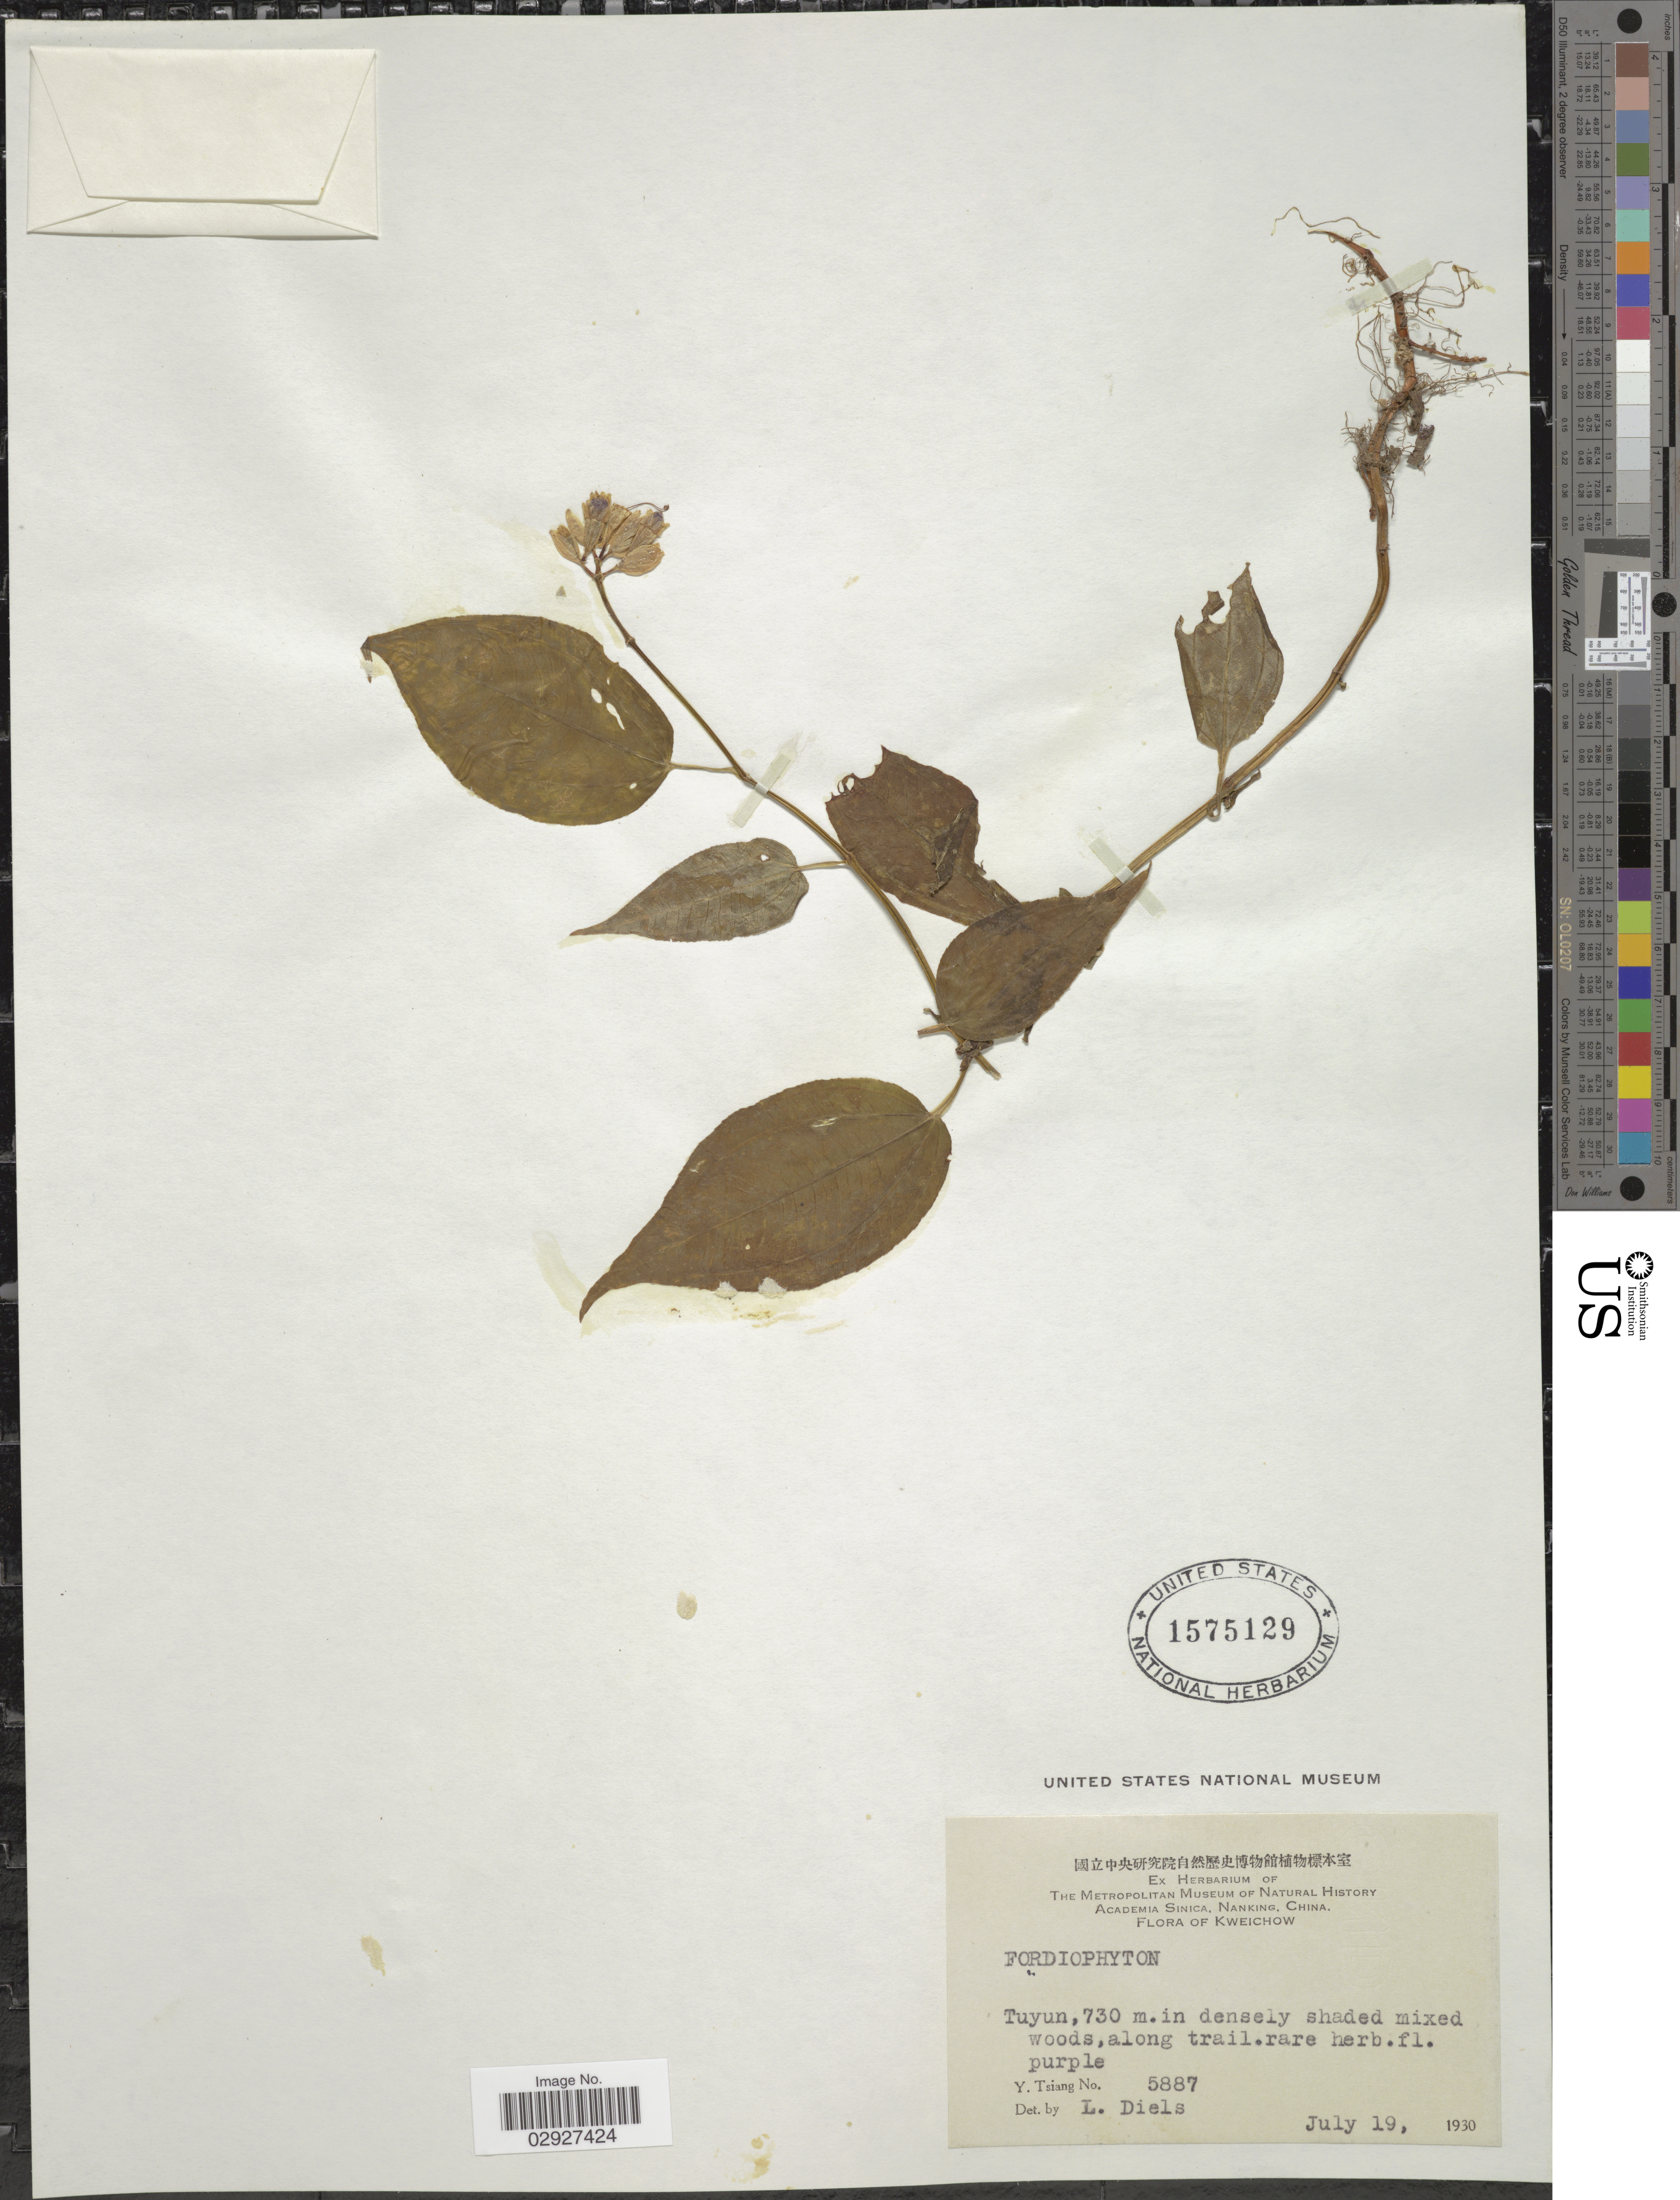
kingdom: Plantae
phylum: Tracheophyta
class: Magnoliopsida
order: Myrtales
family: Melastomataceae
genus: Fordiophyton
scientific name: Fordiophyton sp.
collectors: Y. Tsiang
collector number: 5887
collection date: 1930-07-19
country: China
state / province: Guizhou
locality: Kweichow, Tuyun.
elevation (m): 730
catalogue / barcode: US 1575129